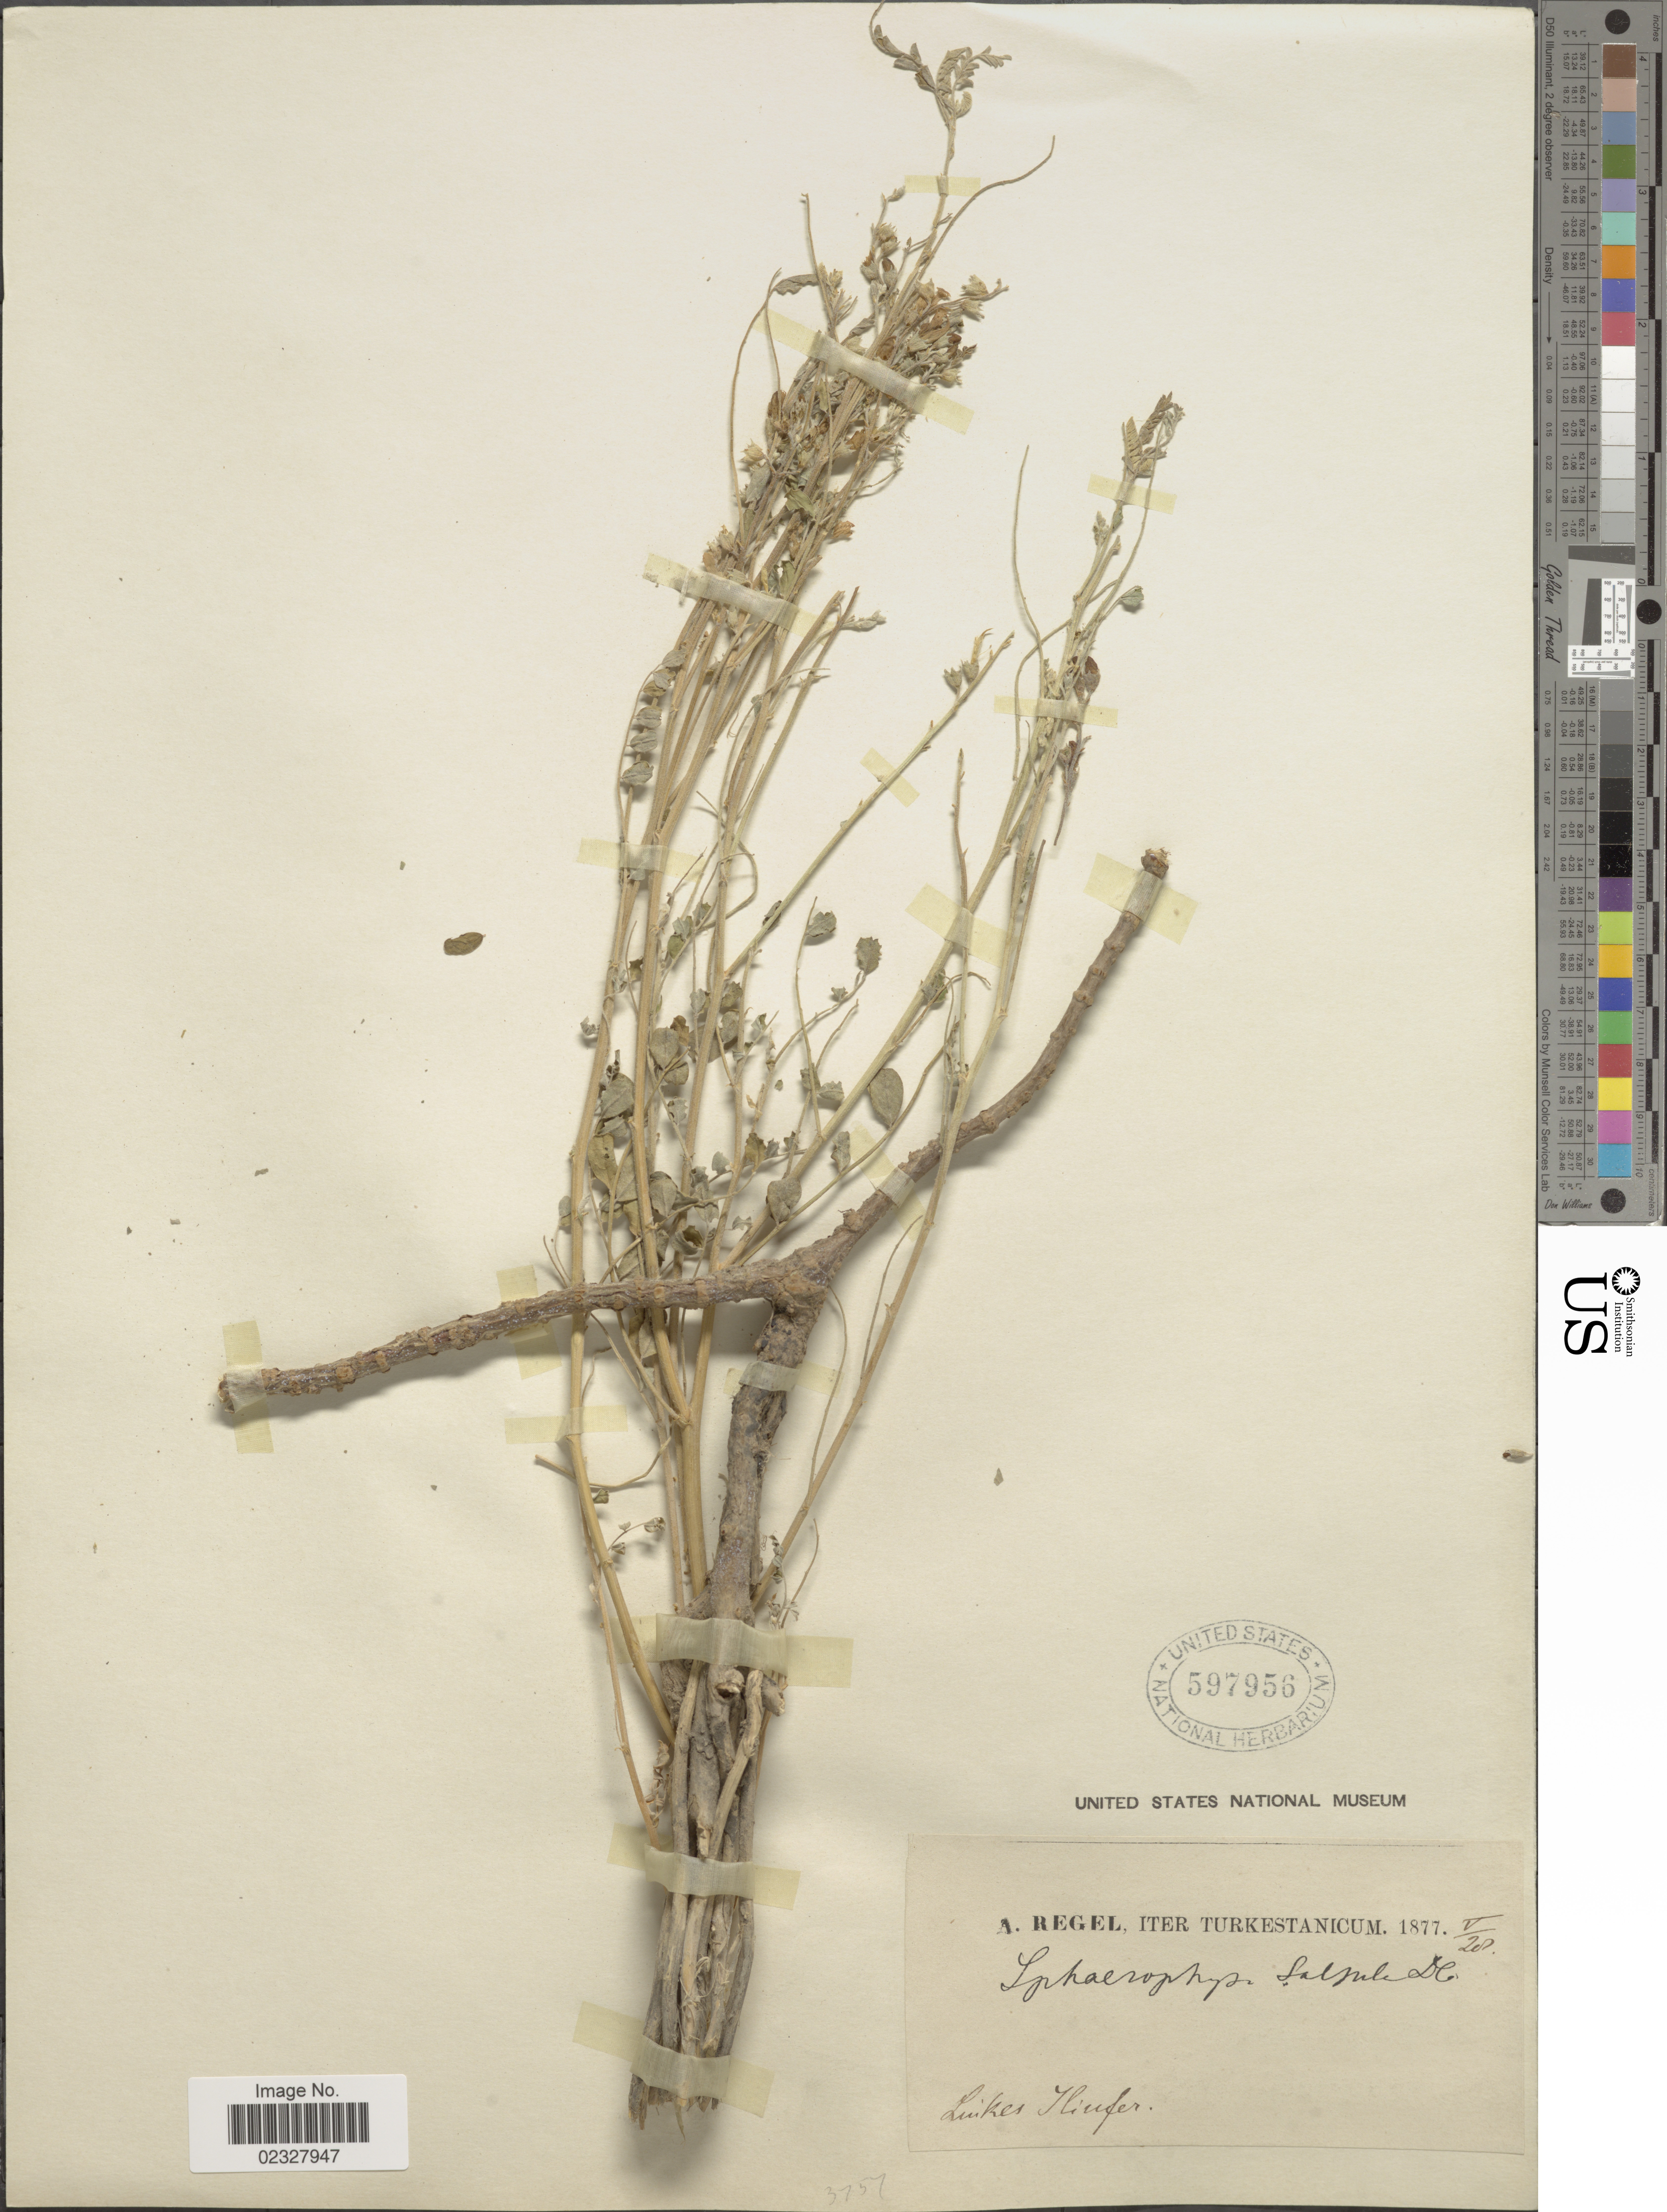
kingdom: Plantae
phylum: Tracheophyta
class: Magnoliopsida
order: Fabales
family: Fabaceae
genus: Sphaerophysa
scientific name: Sphaerophysa salsula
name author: (Pall.) DC.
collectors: A. Regel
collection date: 1877-05-28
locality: Luikes Iliufer [interpreted] [unsure placement]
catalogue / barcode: US 597956